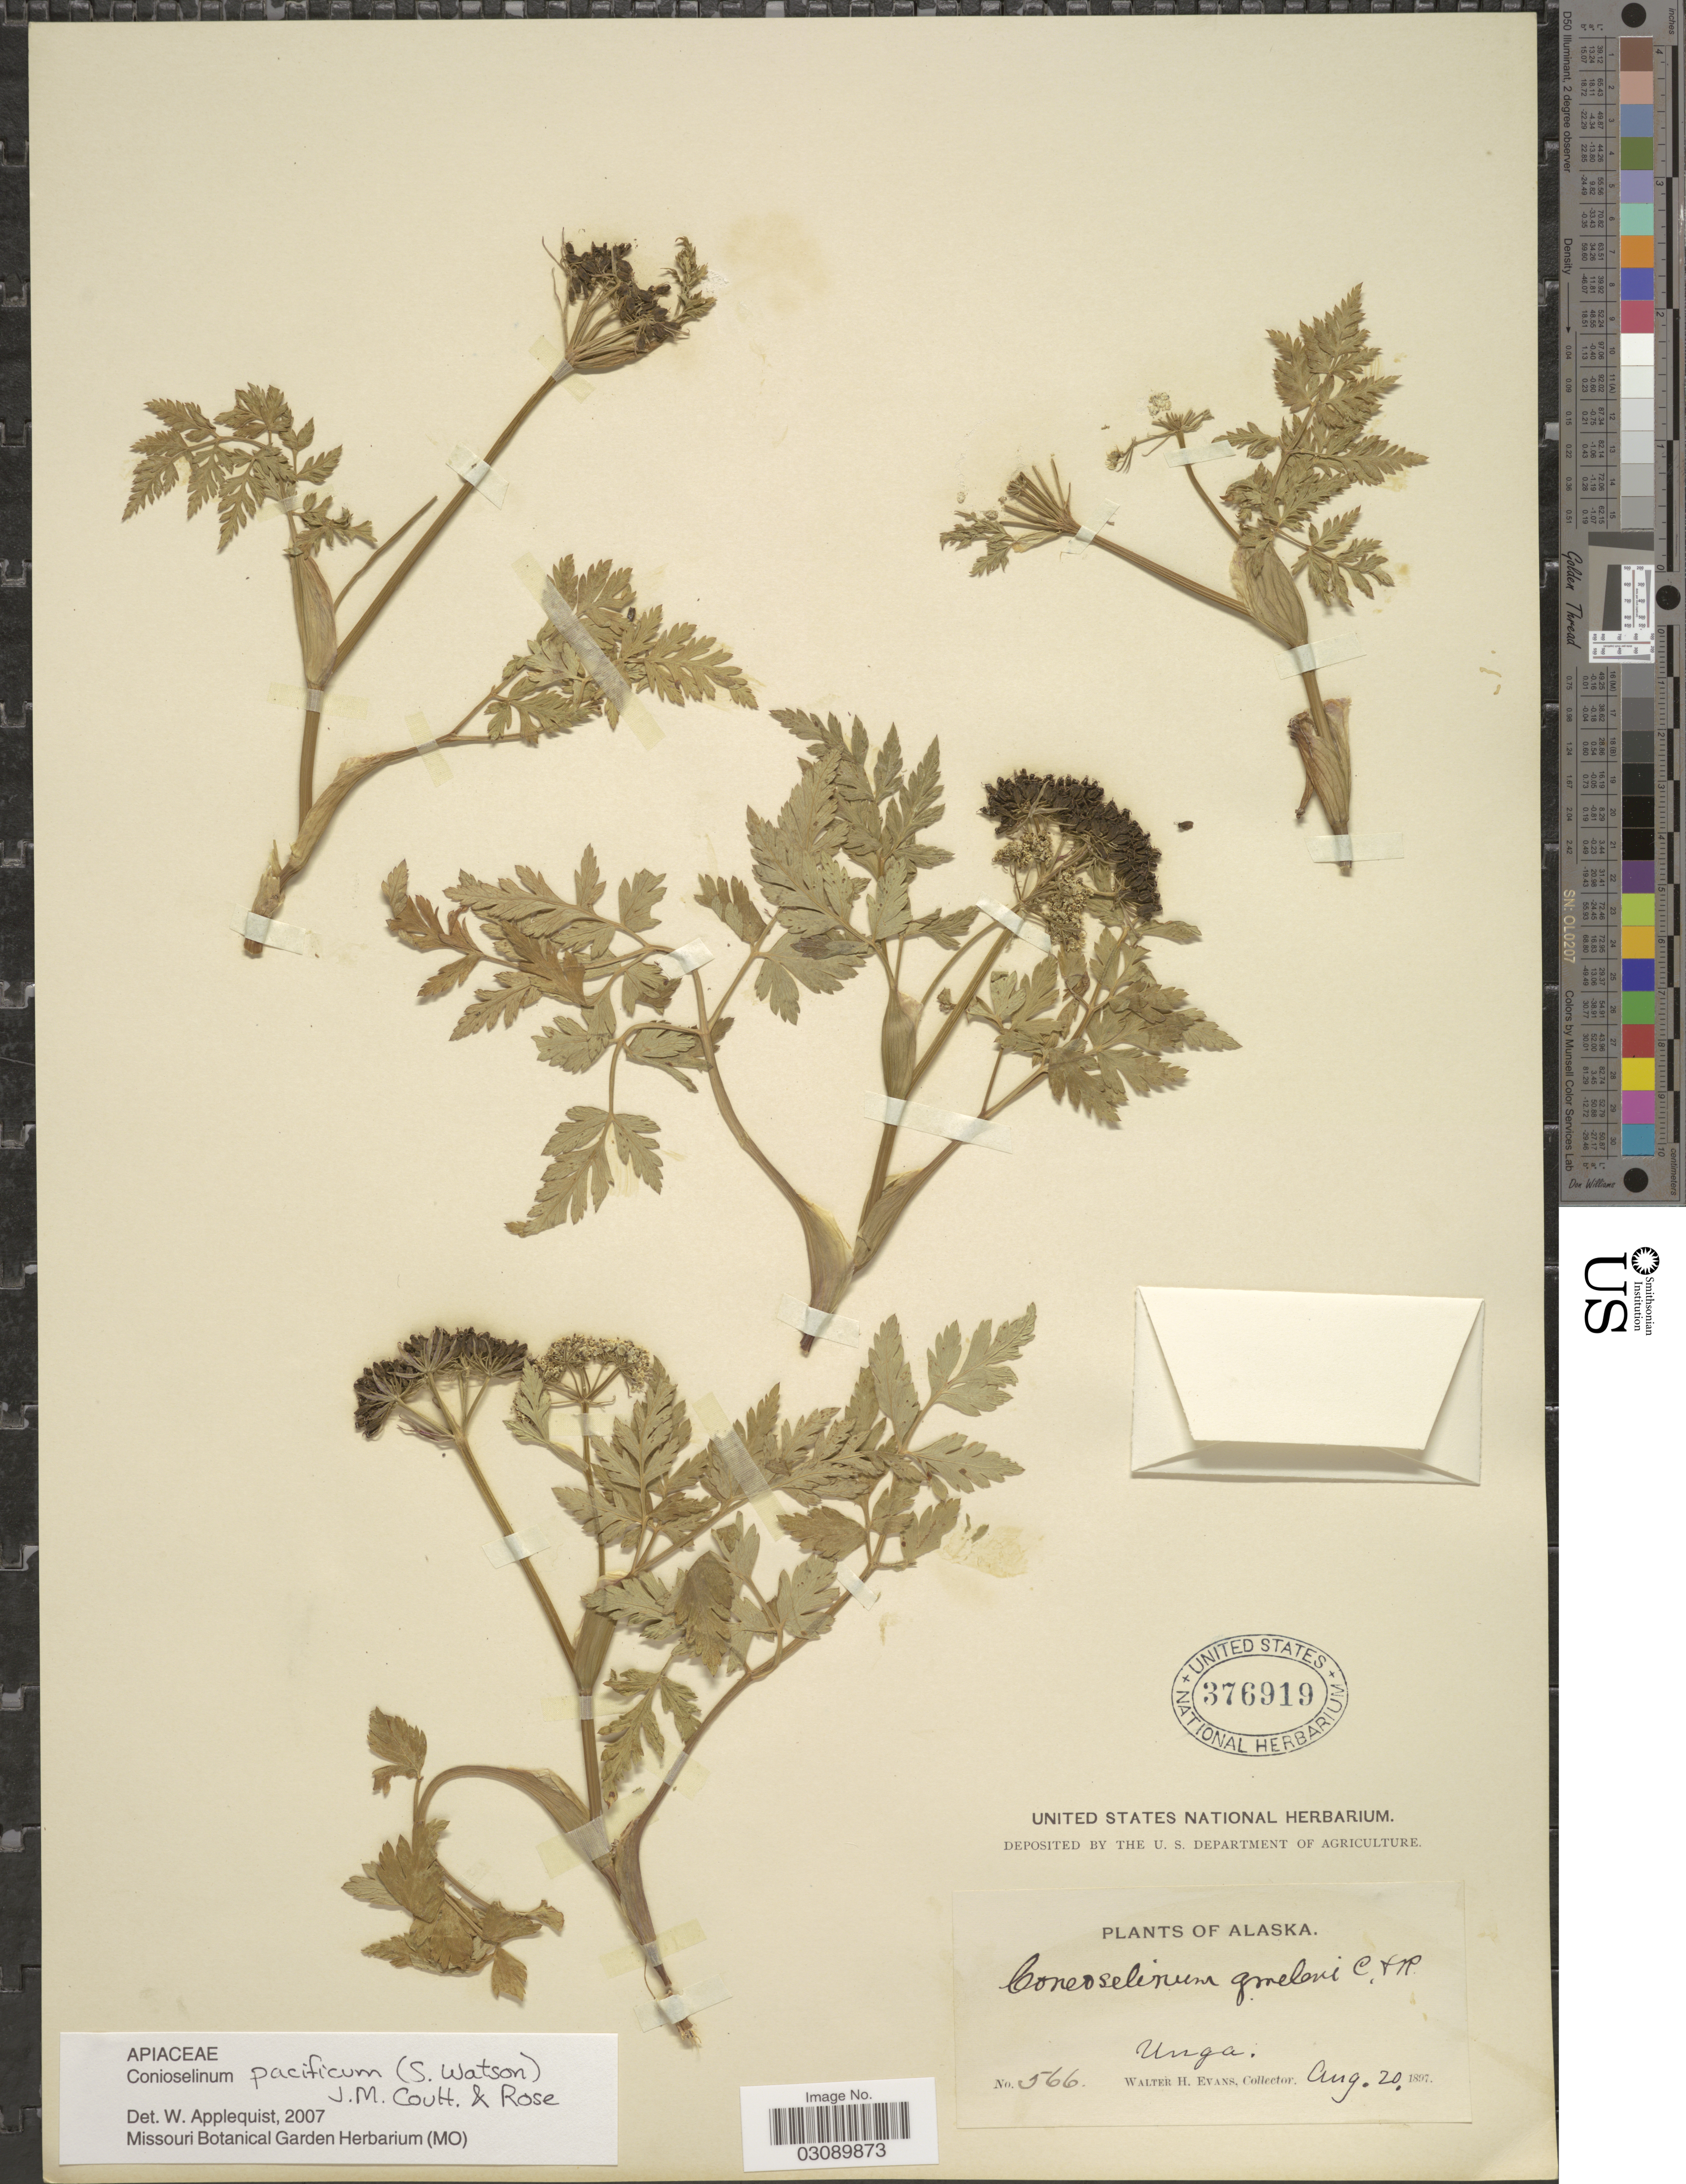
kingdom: Plantae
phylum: Tracheophyta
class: Magnoliopsida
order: Apiales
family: Apiaceae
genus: Conioselinum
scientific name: Conioselinum pacificum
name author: (S. Watson) J.M. Coult. & Rose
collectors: W. H. Evans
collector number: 566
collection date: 1897-08-20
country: United States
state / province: Alaska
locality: Unga.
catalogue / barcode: US 376919